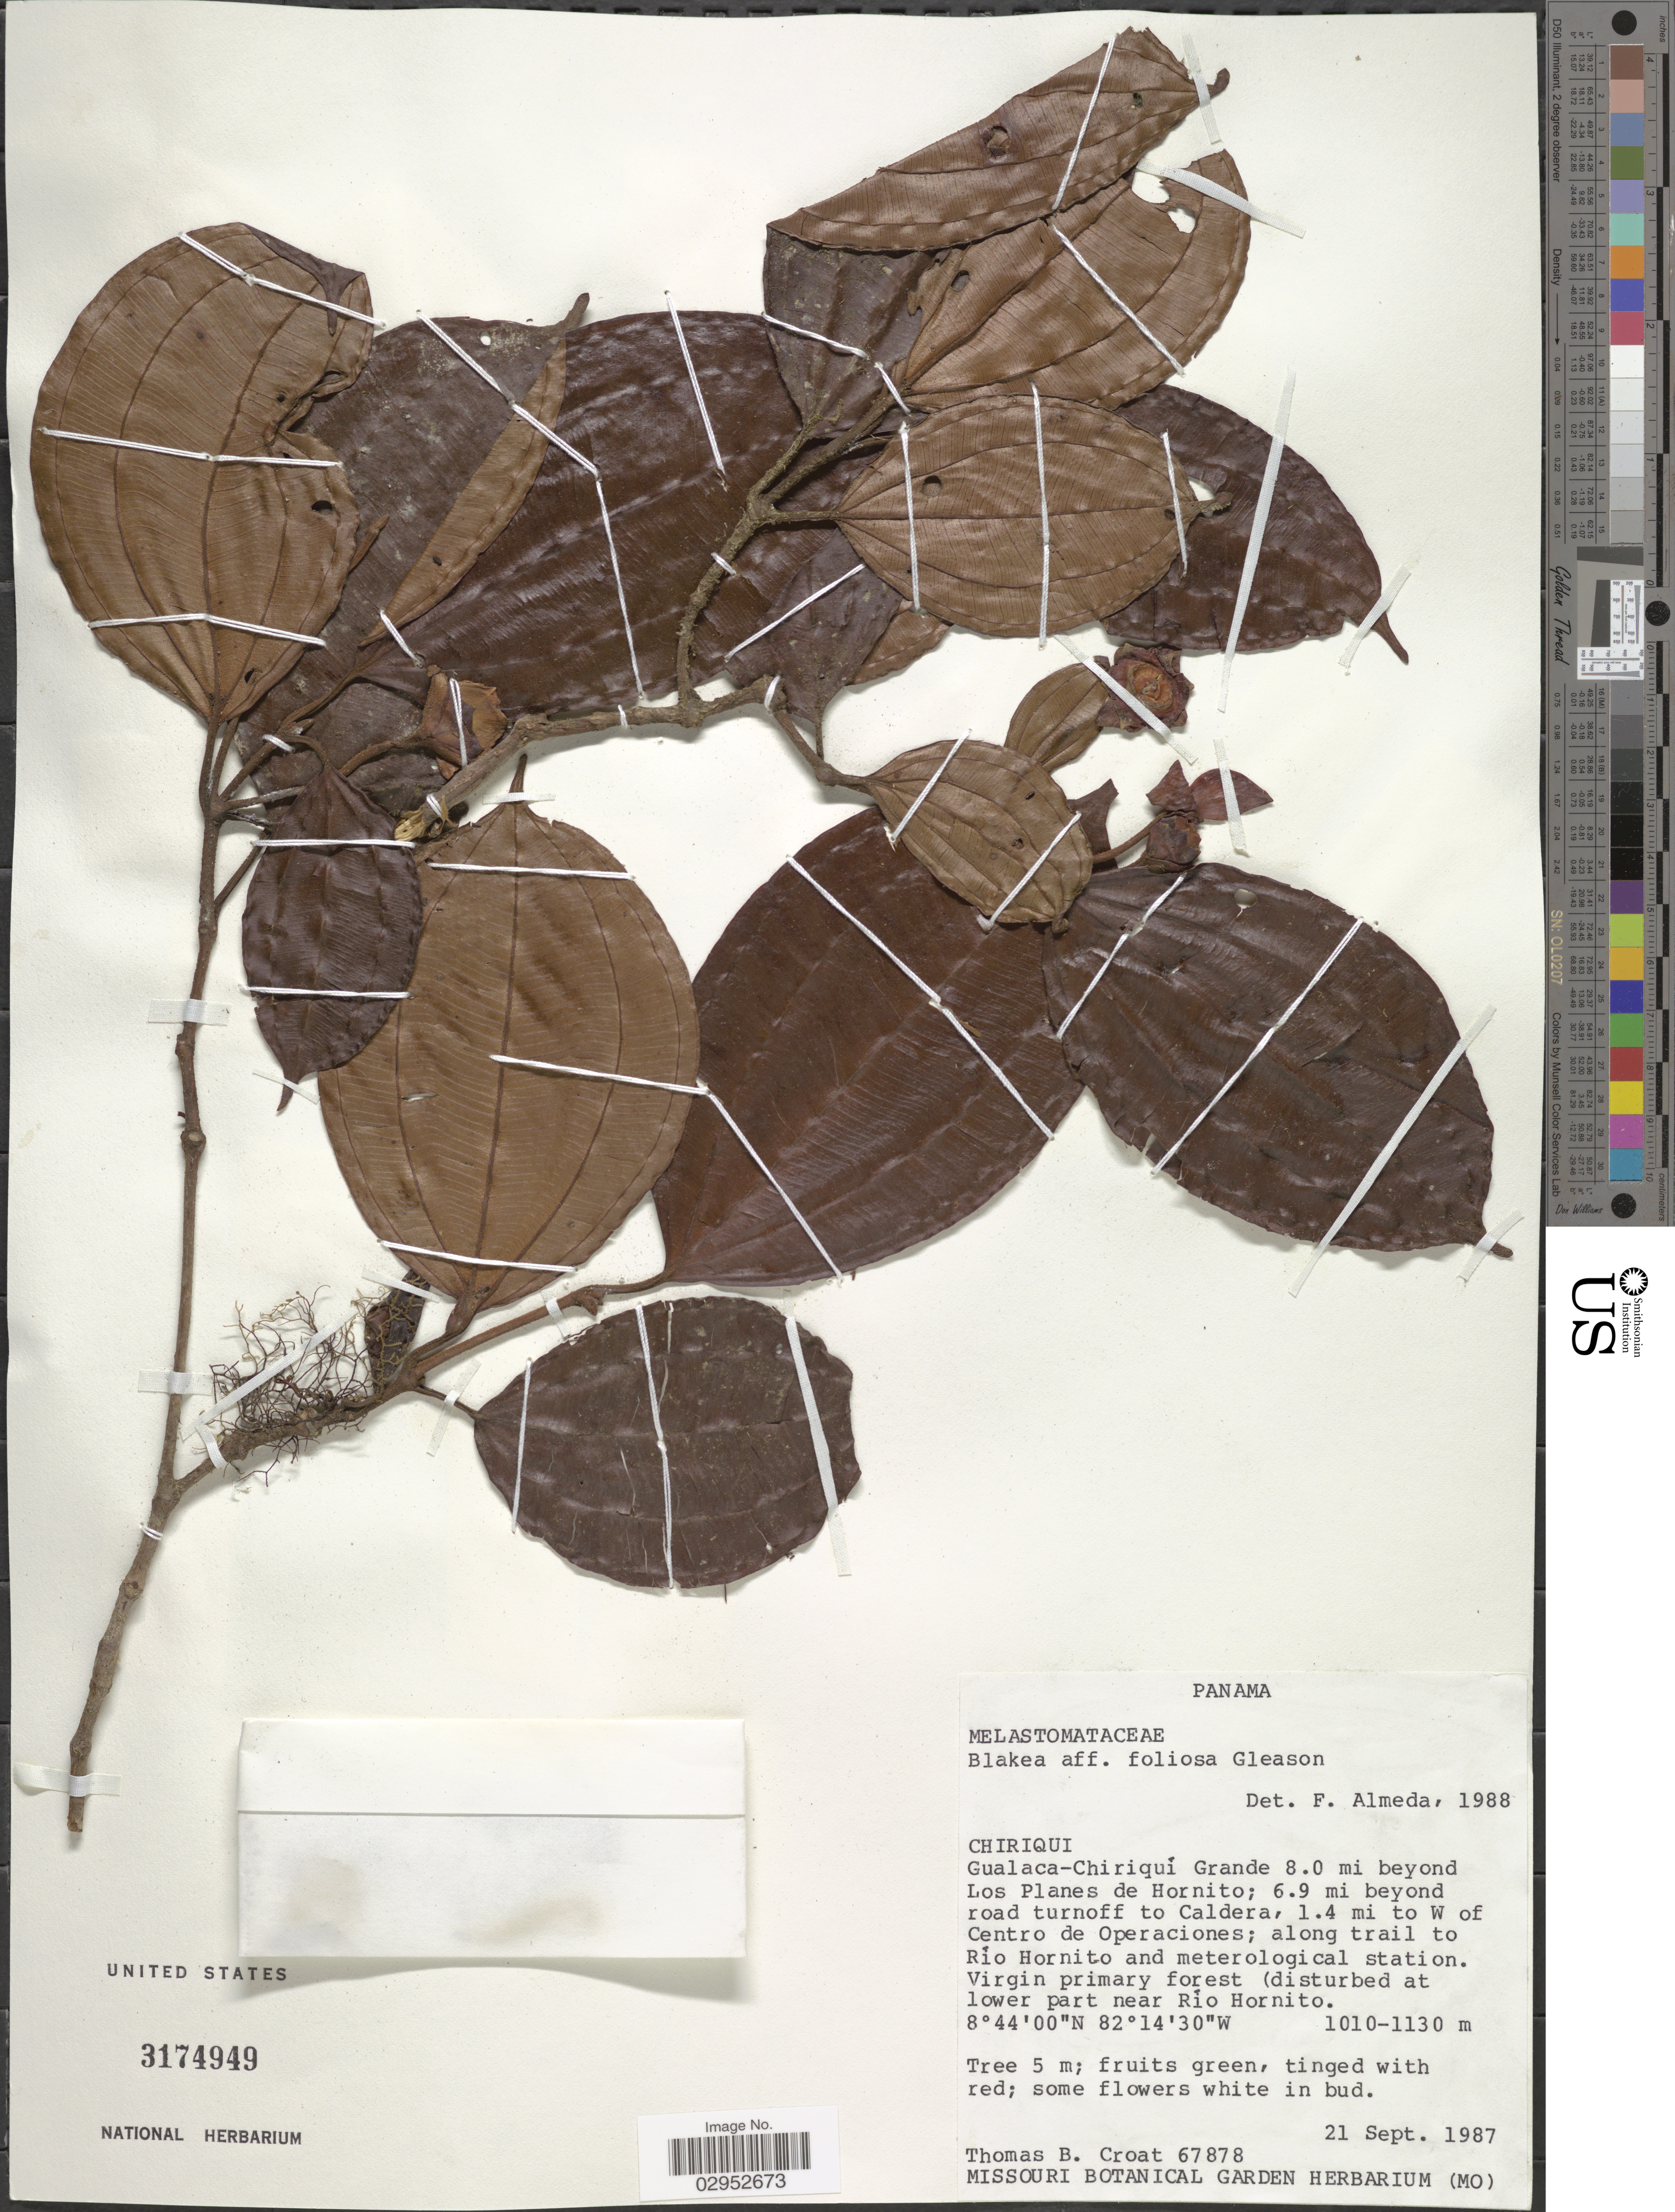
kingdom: Plantae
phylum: Tracheophyta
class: Magnoliopsida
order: Myrtales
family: Melastomataceae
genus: Blakea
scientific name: Blakea foliacea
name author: Gleason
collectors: T. B. Croat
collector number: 67878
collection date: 1987-09-21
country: Panama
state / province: Chiriqui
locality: Chiriqui. Gualaca-Chiriquí Grande 8.0 mi beyond Los Planes de Hornito; 6.9 mi beyond road turnoff to Caldera, 1.4 mi to W of Centro de Operaciones; along trail to Río Hornito and meterological station. Virgin primary forest (disturbed at lower part near Río Hornito.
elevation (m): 1010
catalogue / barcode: US 3174949